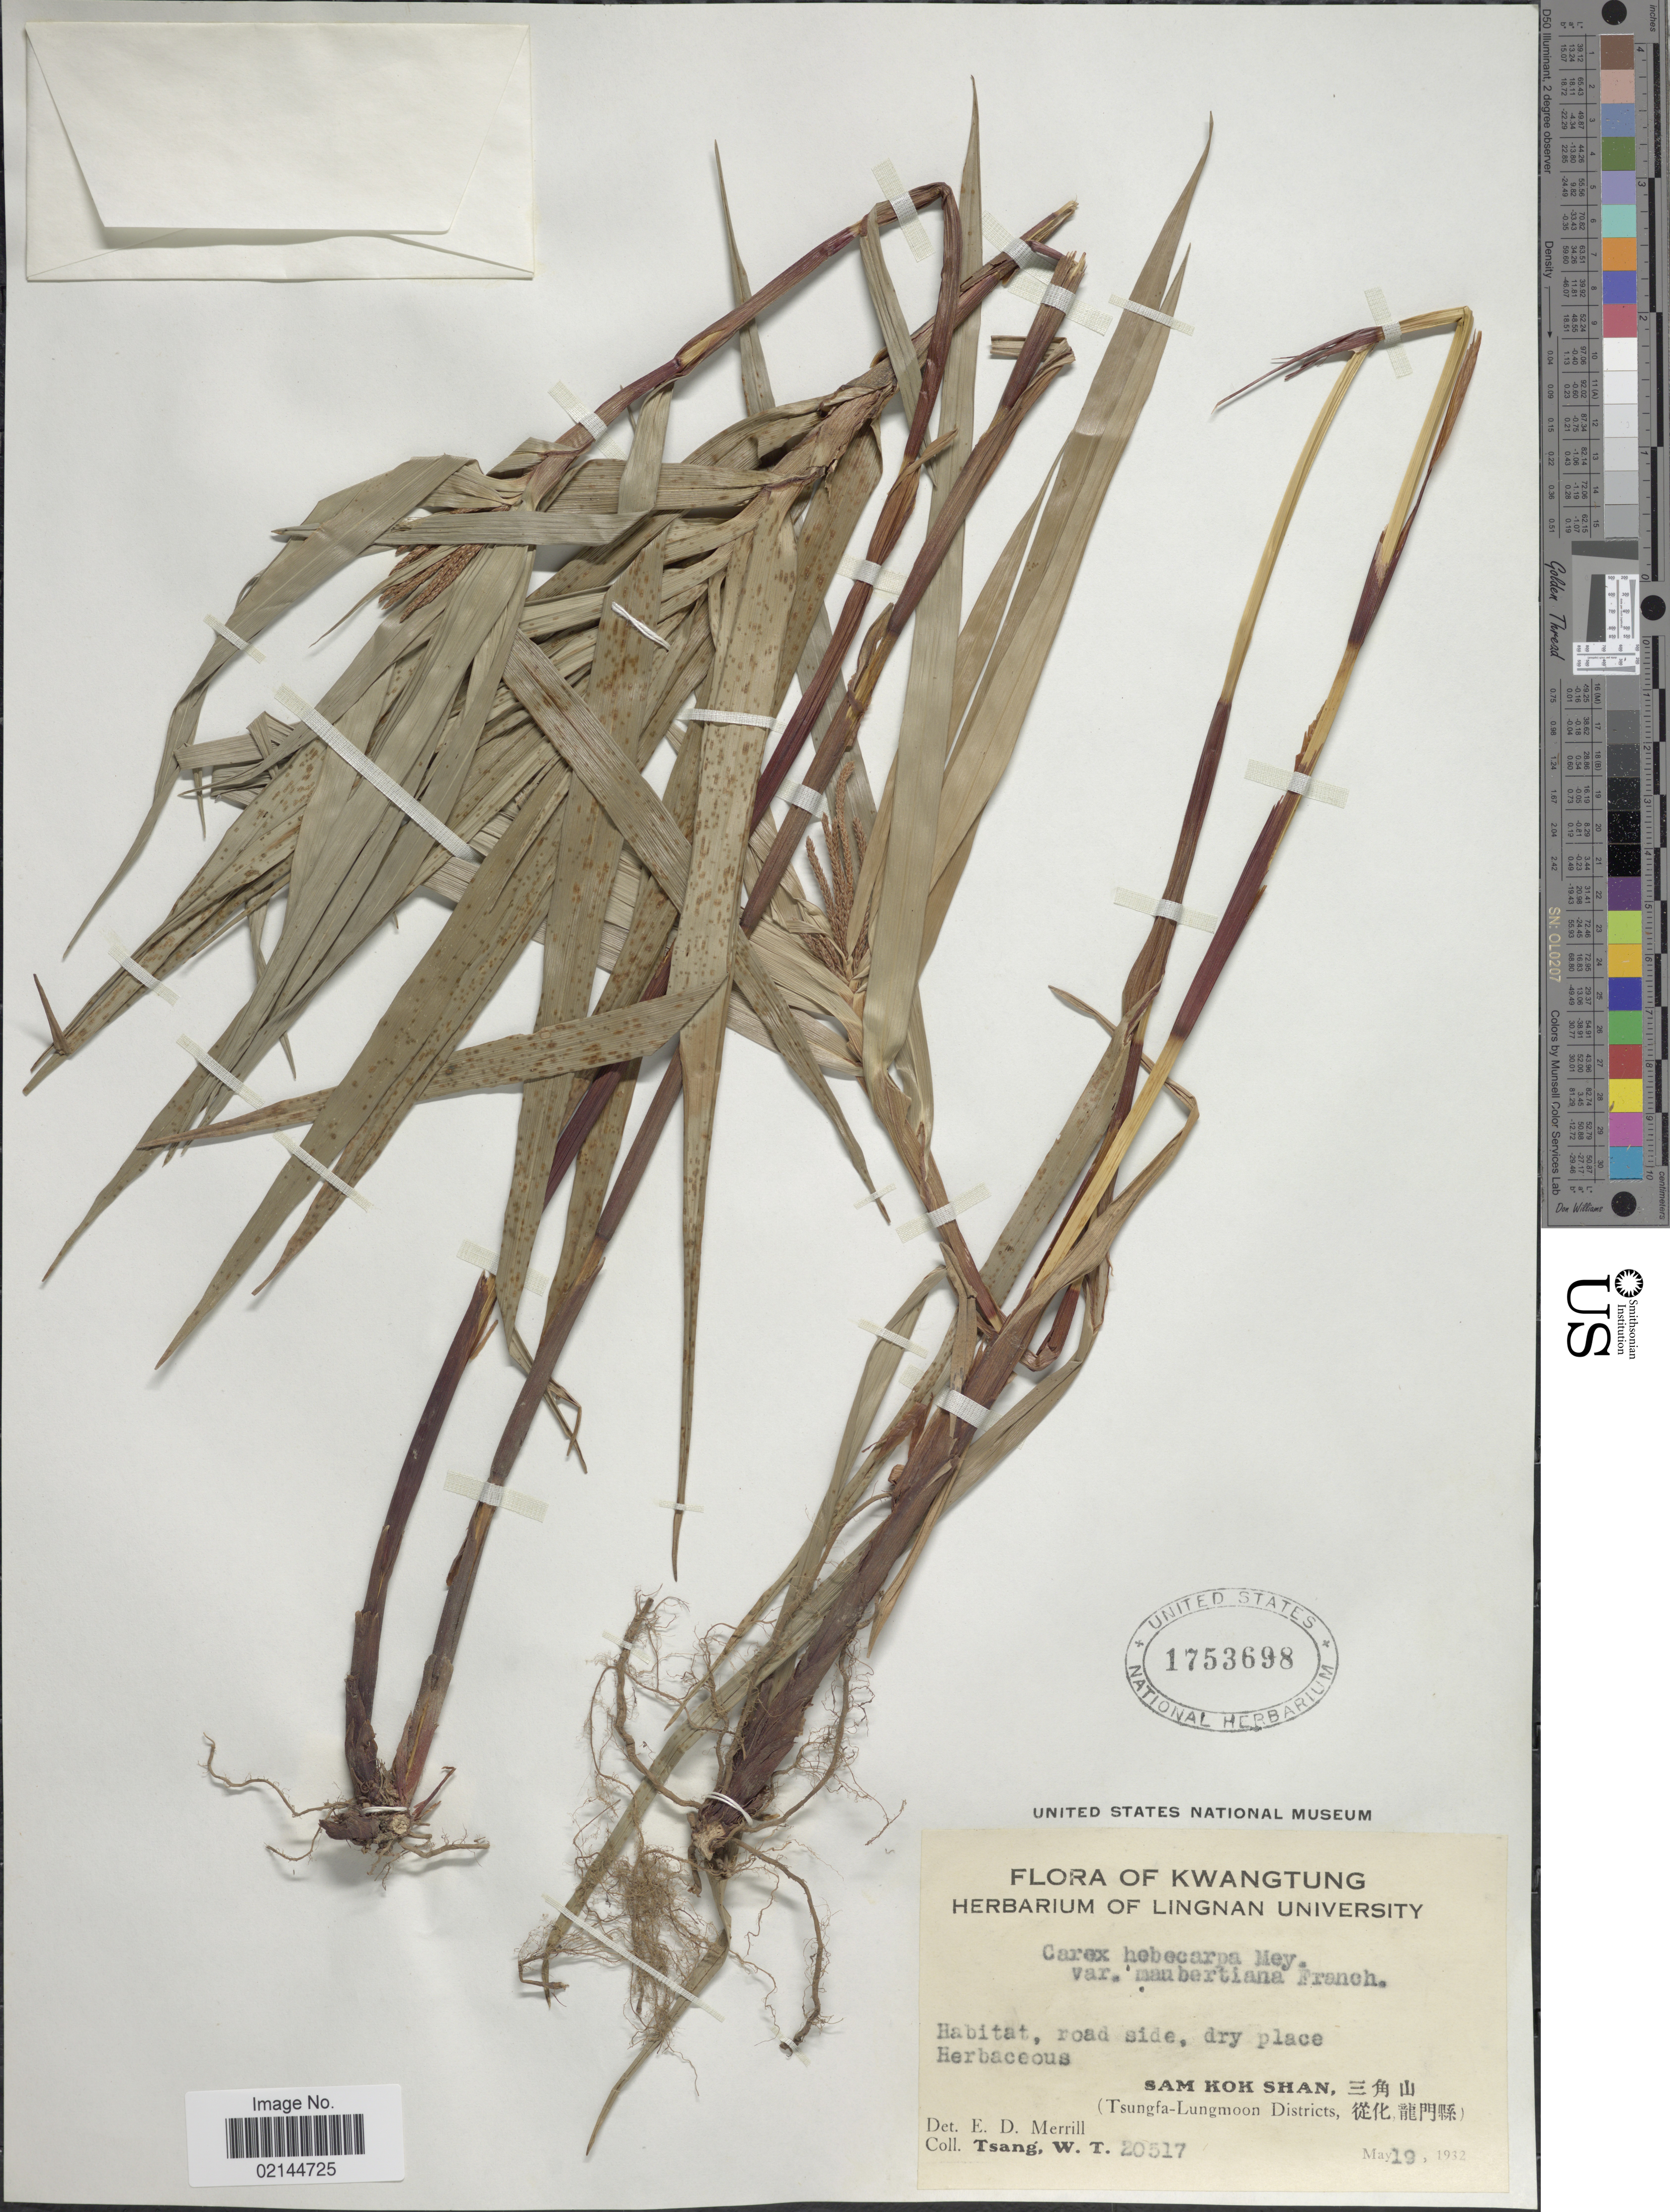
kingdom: Plantae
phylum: Tracheophyta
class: Liliopsida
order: Poales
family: Cyperaceae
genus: Carex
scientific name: Carex hebecarpa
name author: C.A. Mey.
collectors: W. T. Tsang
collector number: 20517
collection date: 1932-05-19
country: China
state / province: Guangdong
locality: Kwangtung. Sam Kok Shan (Tsungfa- Lungmoon Districts)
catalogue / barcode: US 1753698